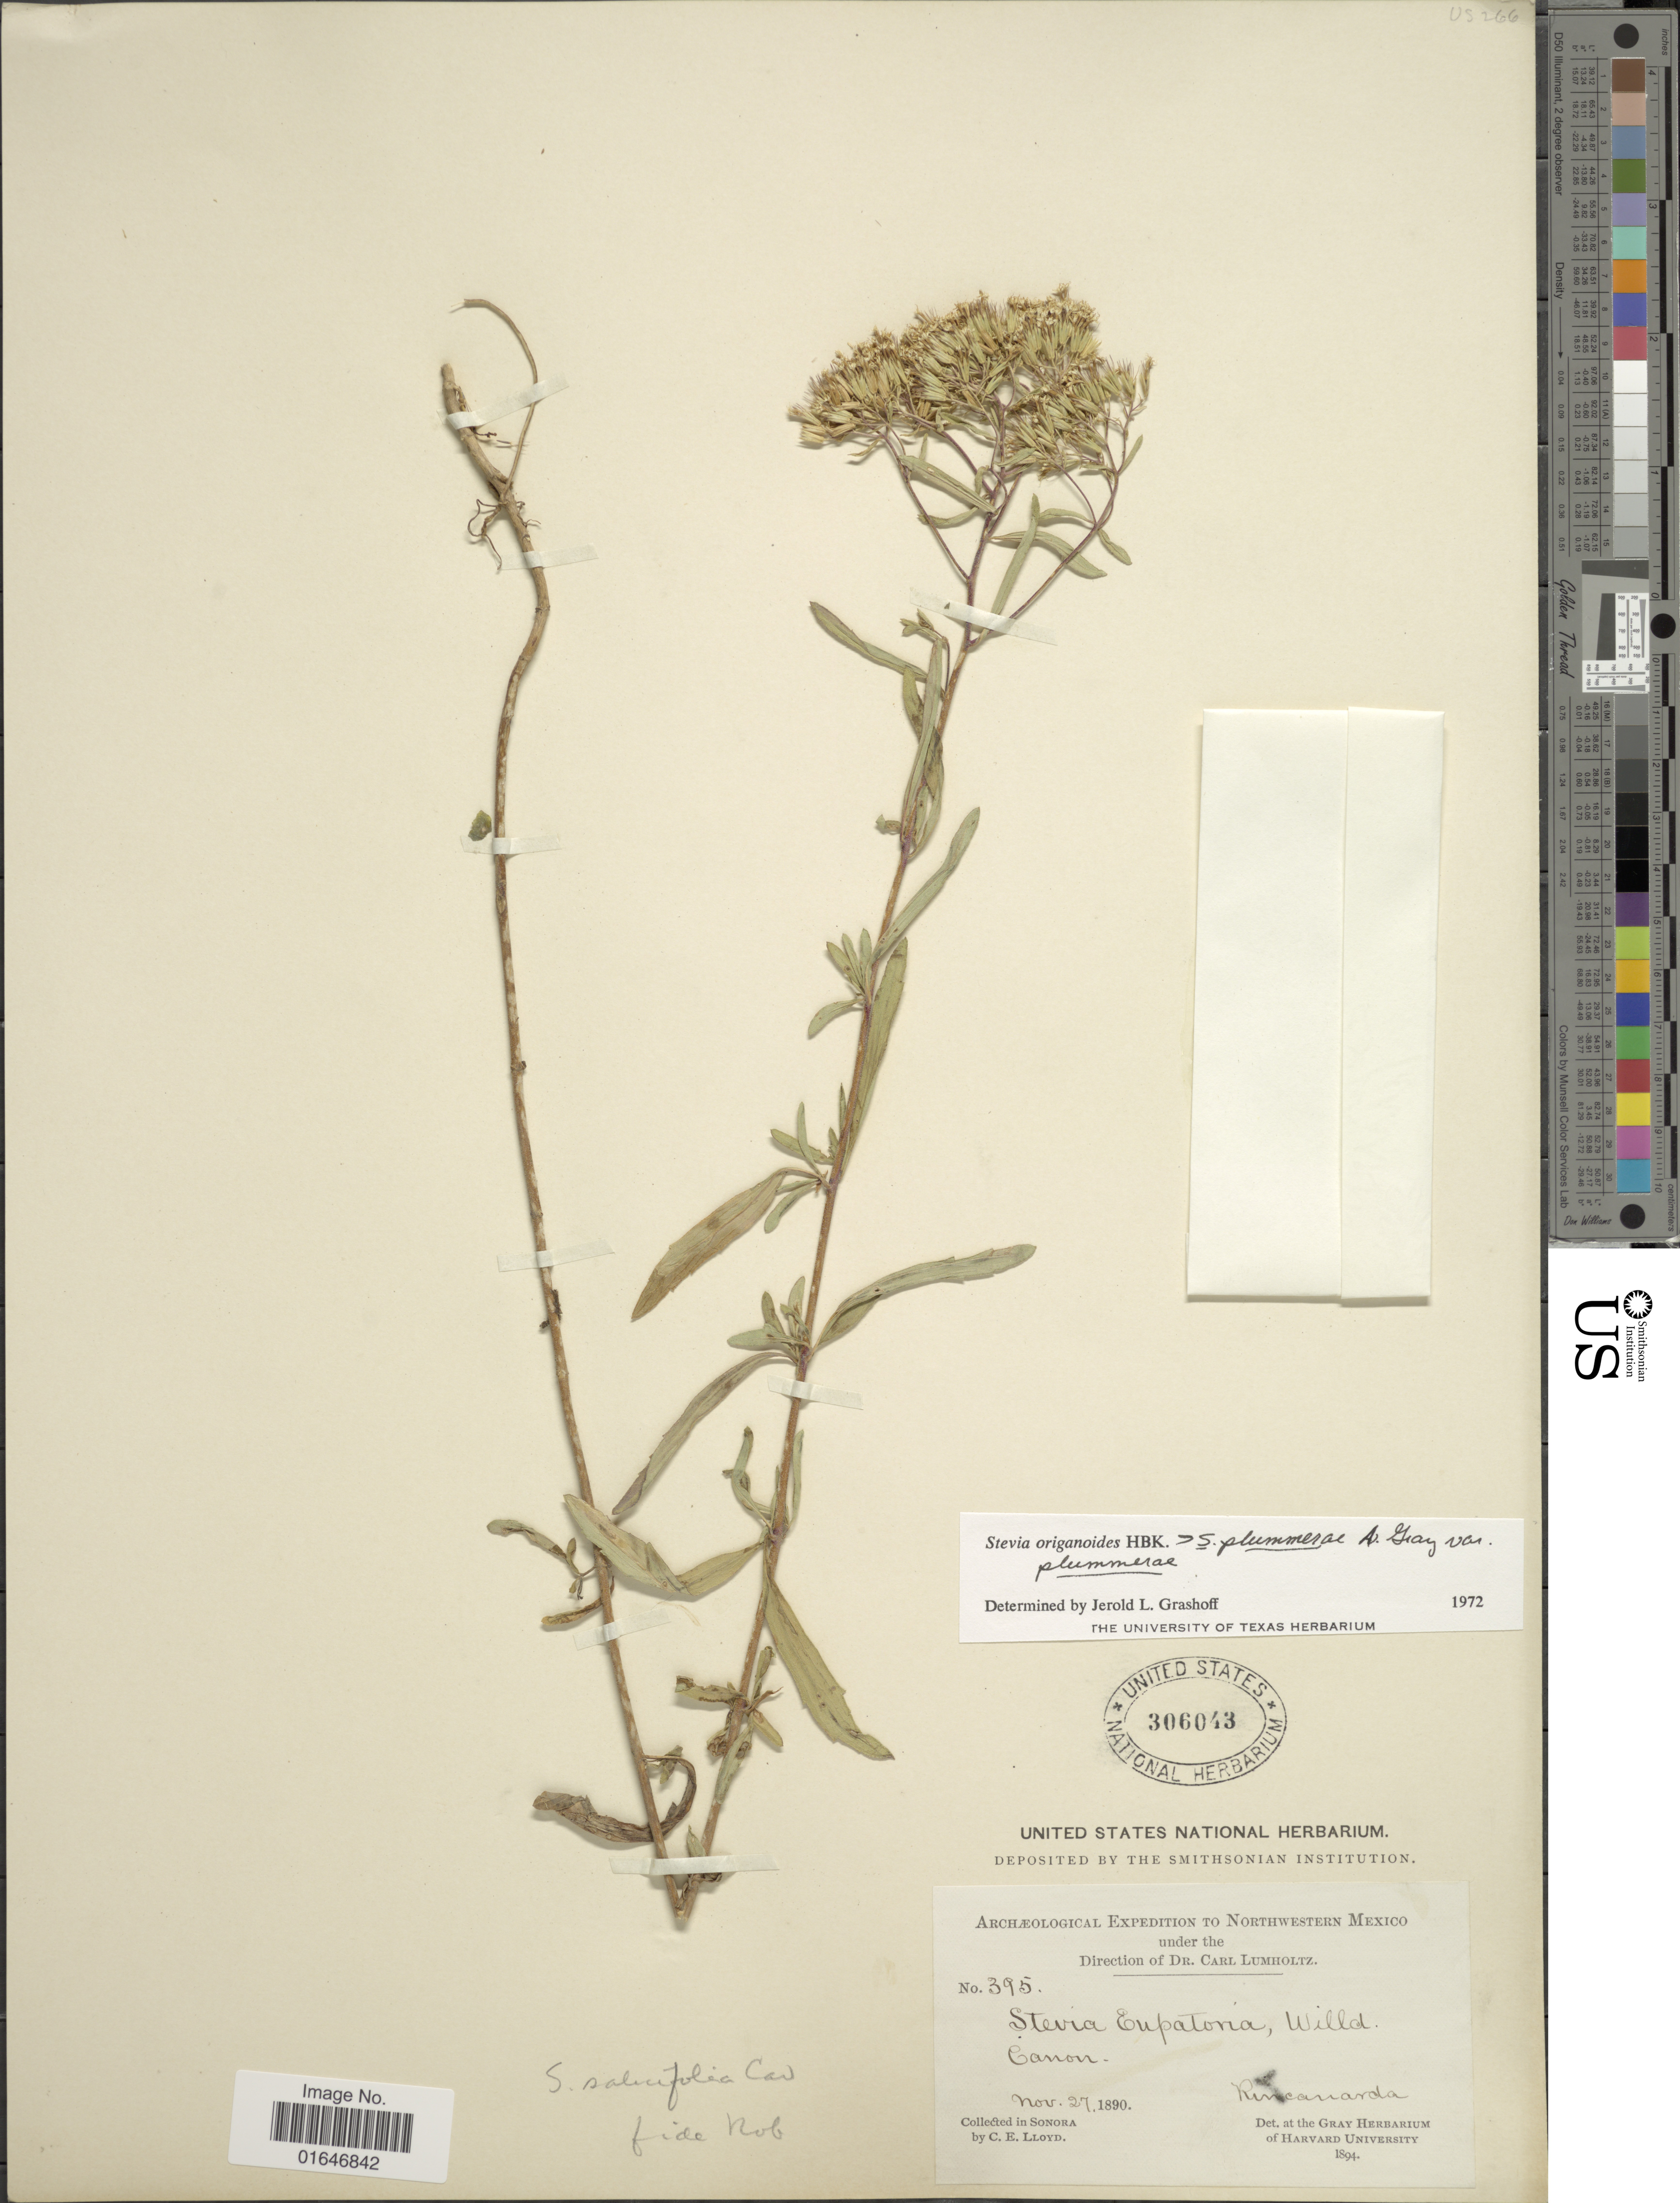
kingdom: Plantae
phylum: Tracheophyta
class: Magnoliopsida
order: Asterales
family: Asteraceae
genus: Stevia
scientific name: Stevia origanoides x S. plummerae A. Gray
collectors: Lloyd, C. E.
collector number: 395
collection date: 1890-11-27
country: Mexico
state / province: Sonora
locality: Rincanarda.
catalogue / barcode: US 306043